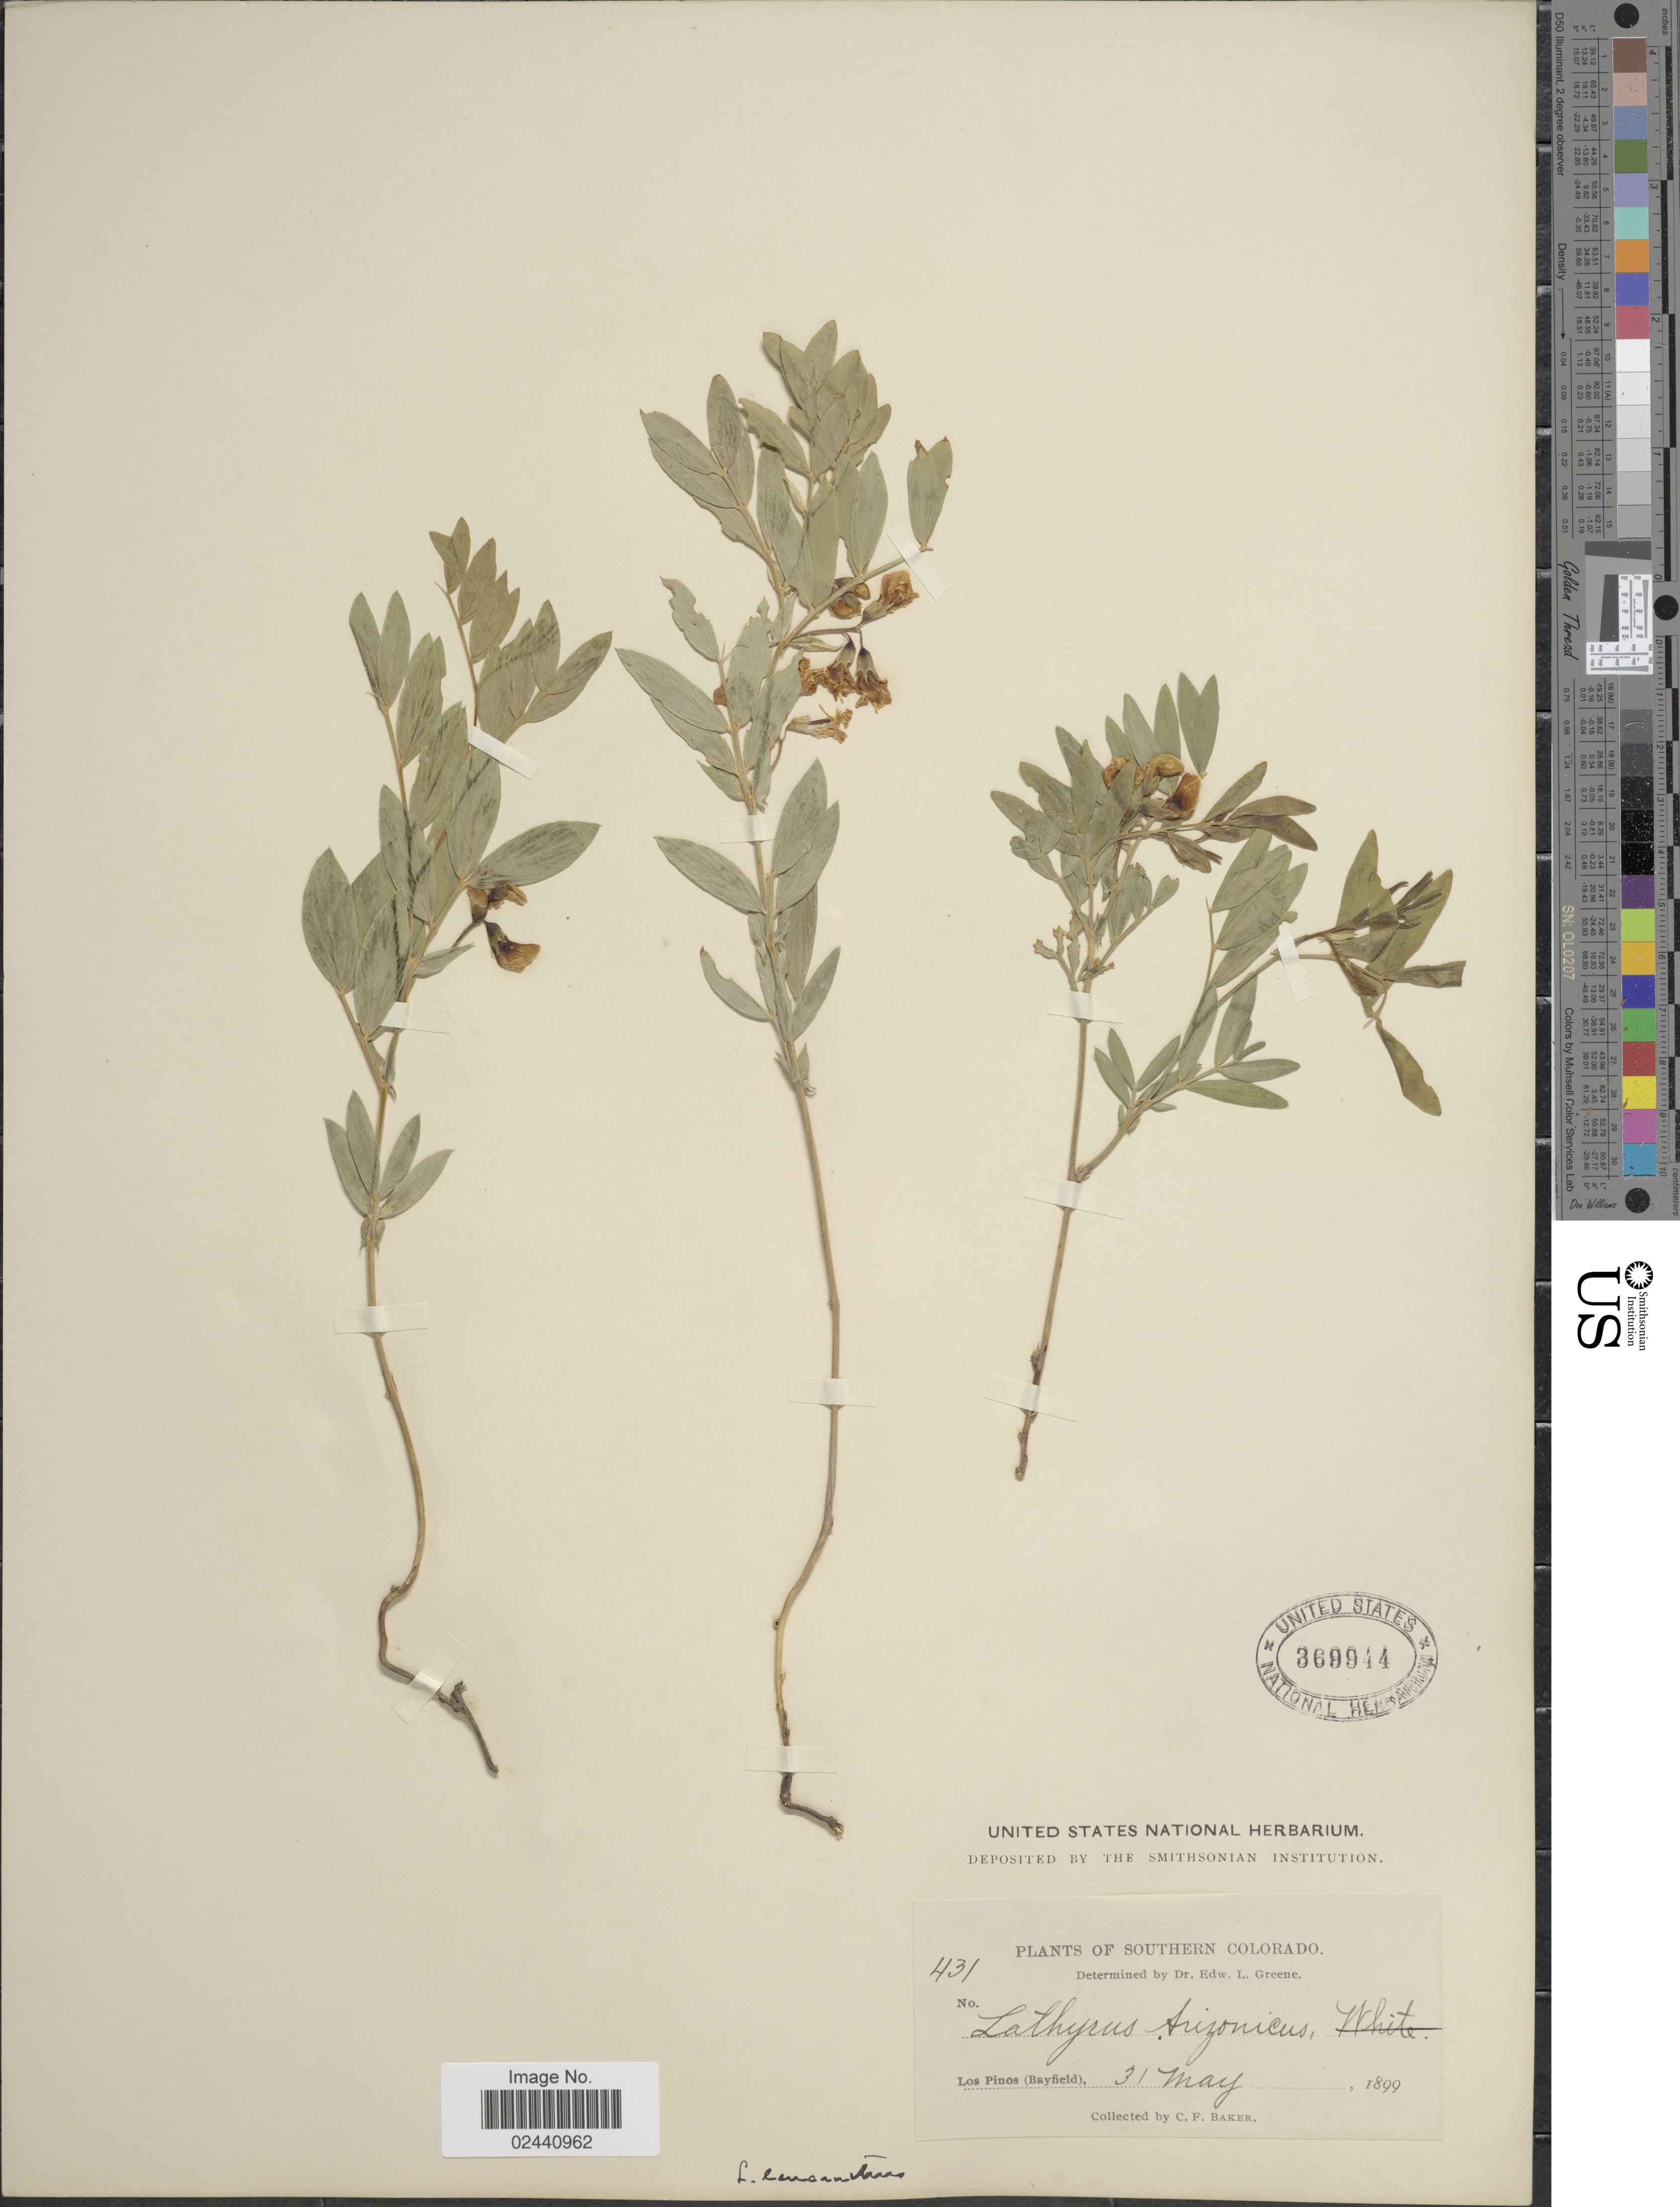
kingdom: Plantae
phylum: Tracheophyta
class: Magnoliopsida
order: Fabales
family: Fabaceae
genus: Lathyrus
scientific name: Lathyrus leucanthus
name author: Rydb.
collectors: C. F. Baker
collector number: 431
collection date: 1899-05-31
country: United States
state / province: Colorado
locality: Southern Colorado. Los Pinos (Bayfield)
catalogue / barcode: US 369944